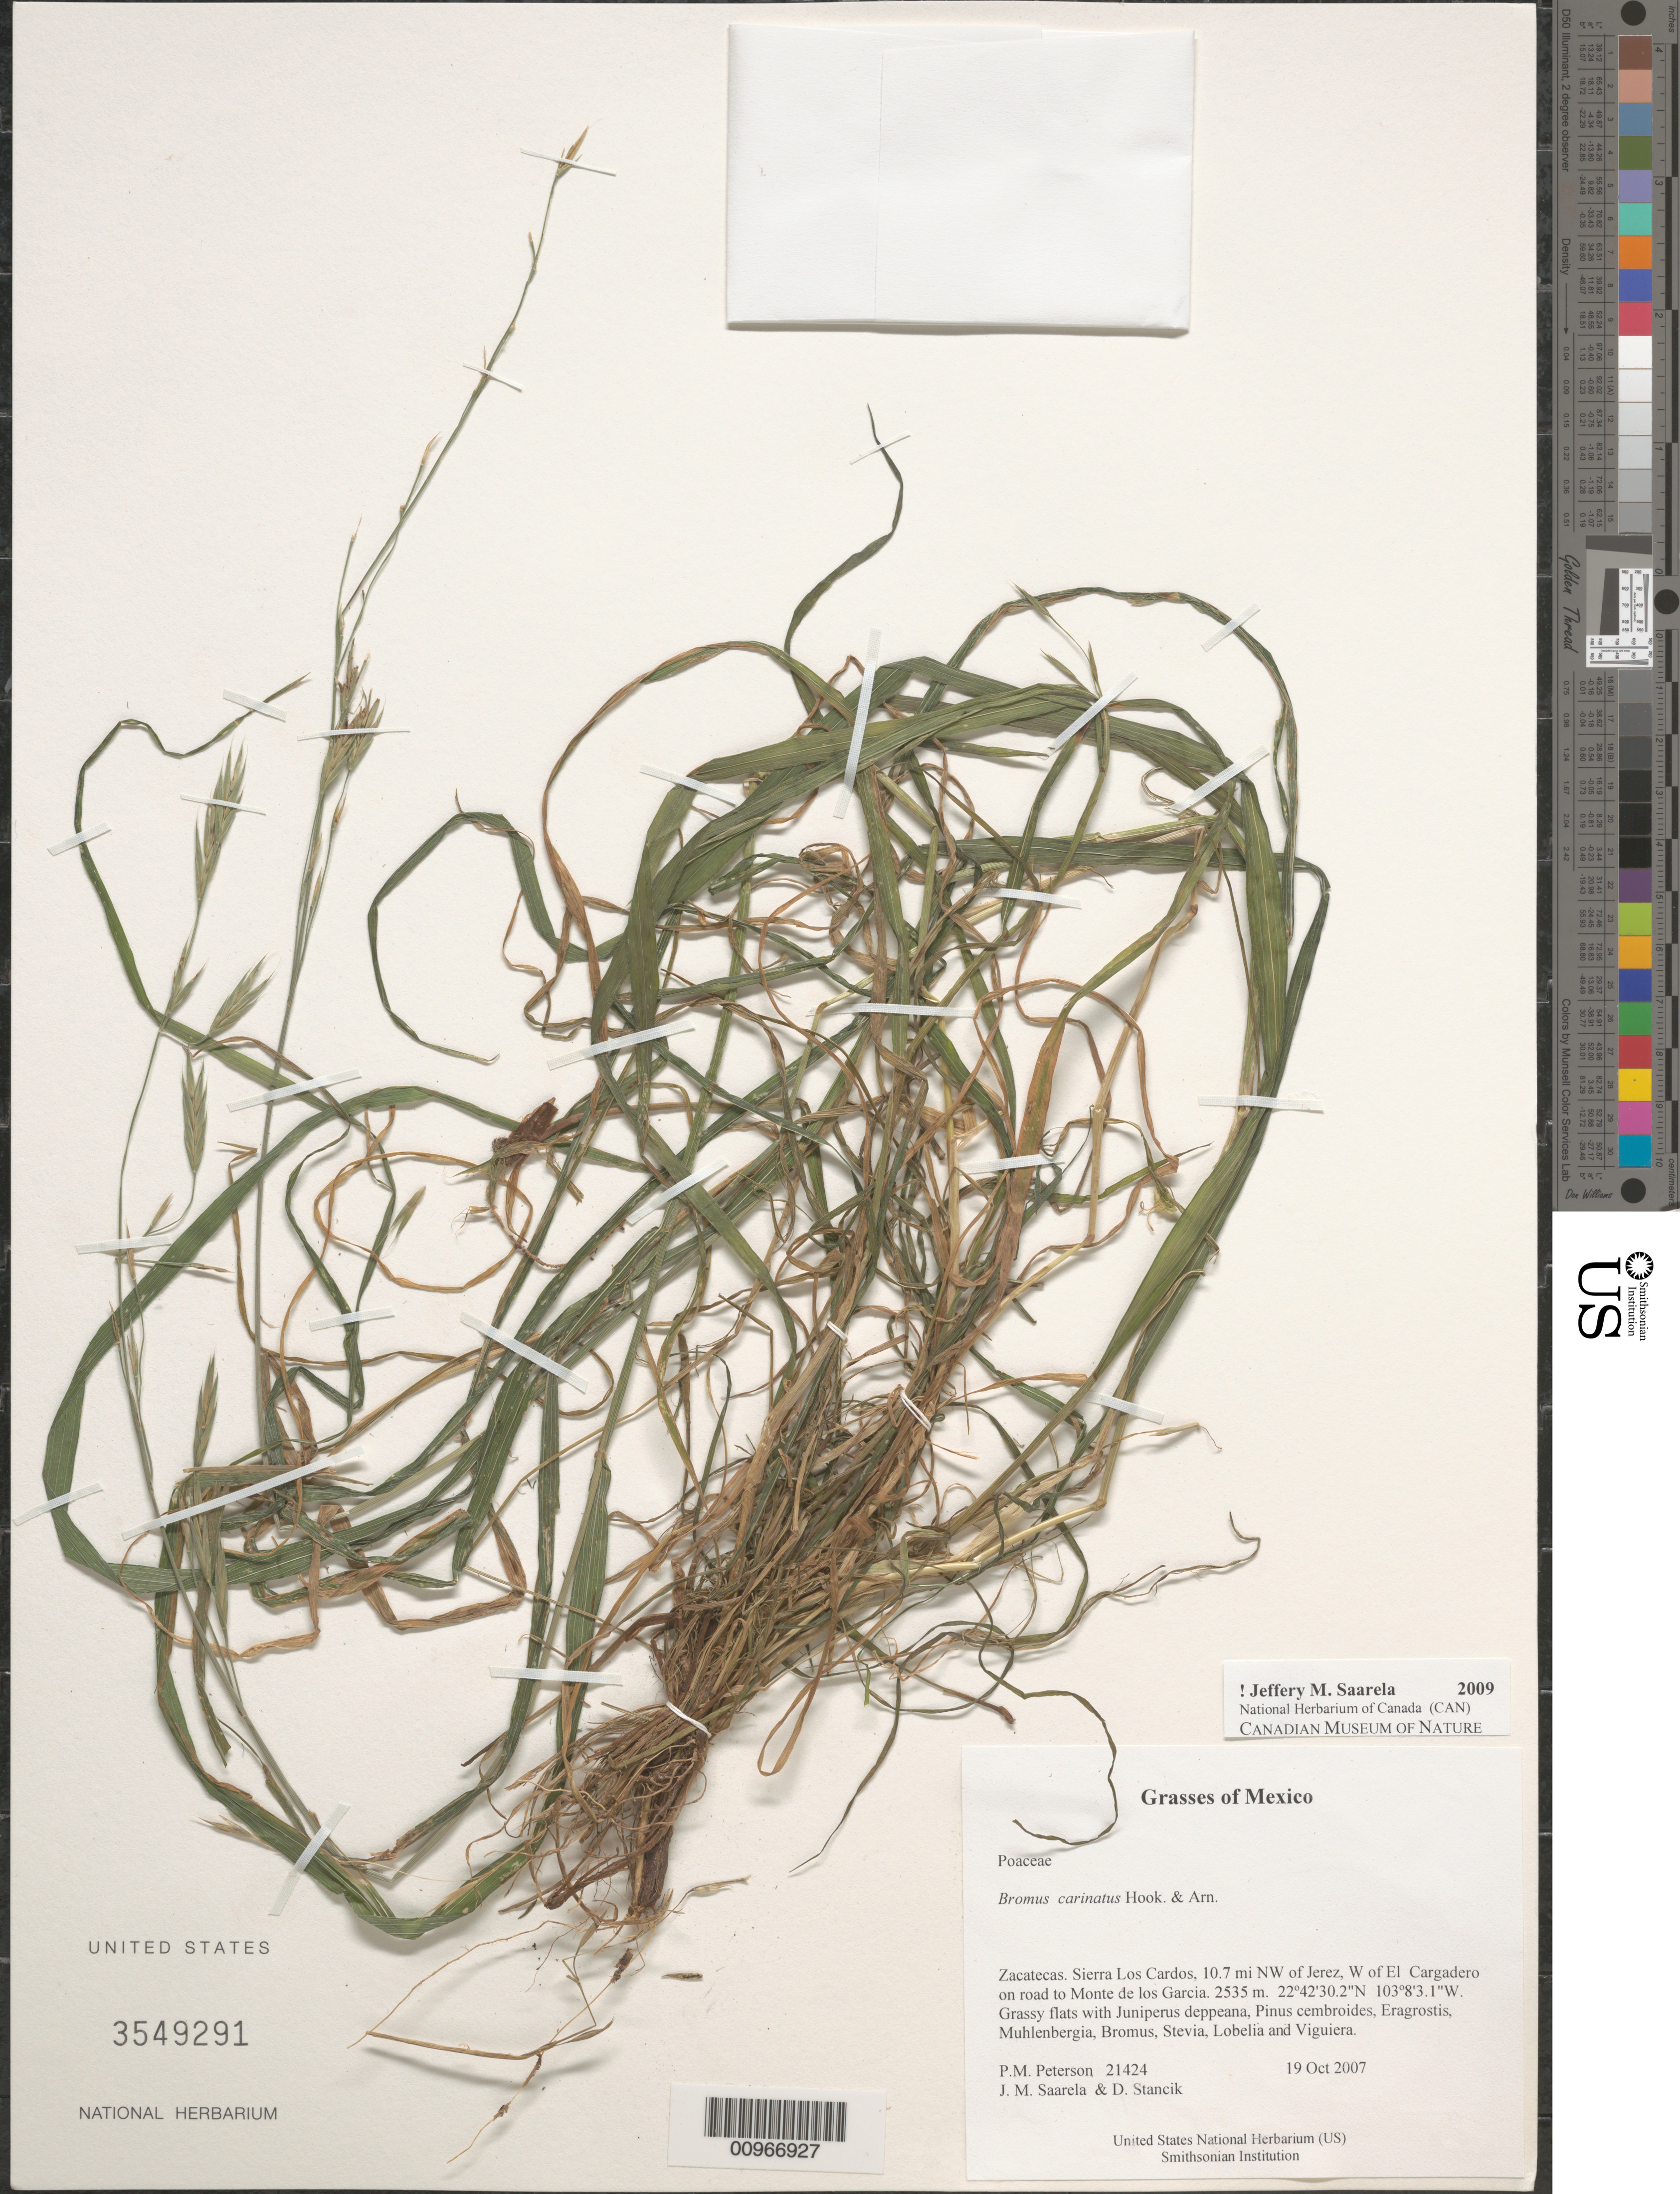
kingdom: Plantae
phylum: Tracheophyta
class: Liliopsida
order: Poales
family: Poaceae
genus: Bromus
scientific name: Bromus carinatus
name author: Hook. & Arn.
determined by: Saarela, J. M., (CAN), Canadian Museum of Nature (CANADA)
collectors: P. M. Peterson, J. Saarela & D. Stancik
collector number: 21424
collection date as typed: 19 Oct 2007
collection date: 2007-10-19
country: Mexico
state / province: Zacatecas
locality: Sierra Los Cardos, 10.7 mi NW of Jerez, W of El Cargadero on road to Monte de los Garcia.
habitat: Grassy flats with Juniperus deppeana, Pinus cembroides, Eragrostis, Muhlenbergia, Bromus, Stevia, Lobelia and Viguiera.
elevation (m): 2535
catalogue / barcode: US 3549291